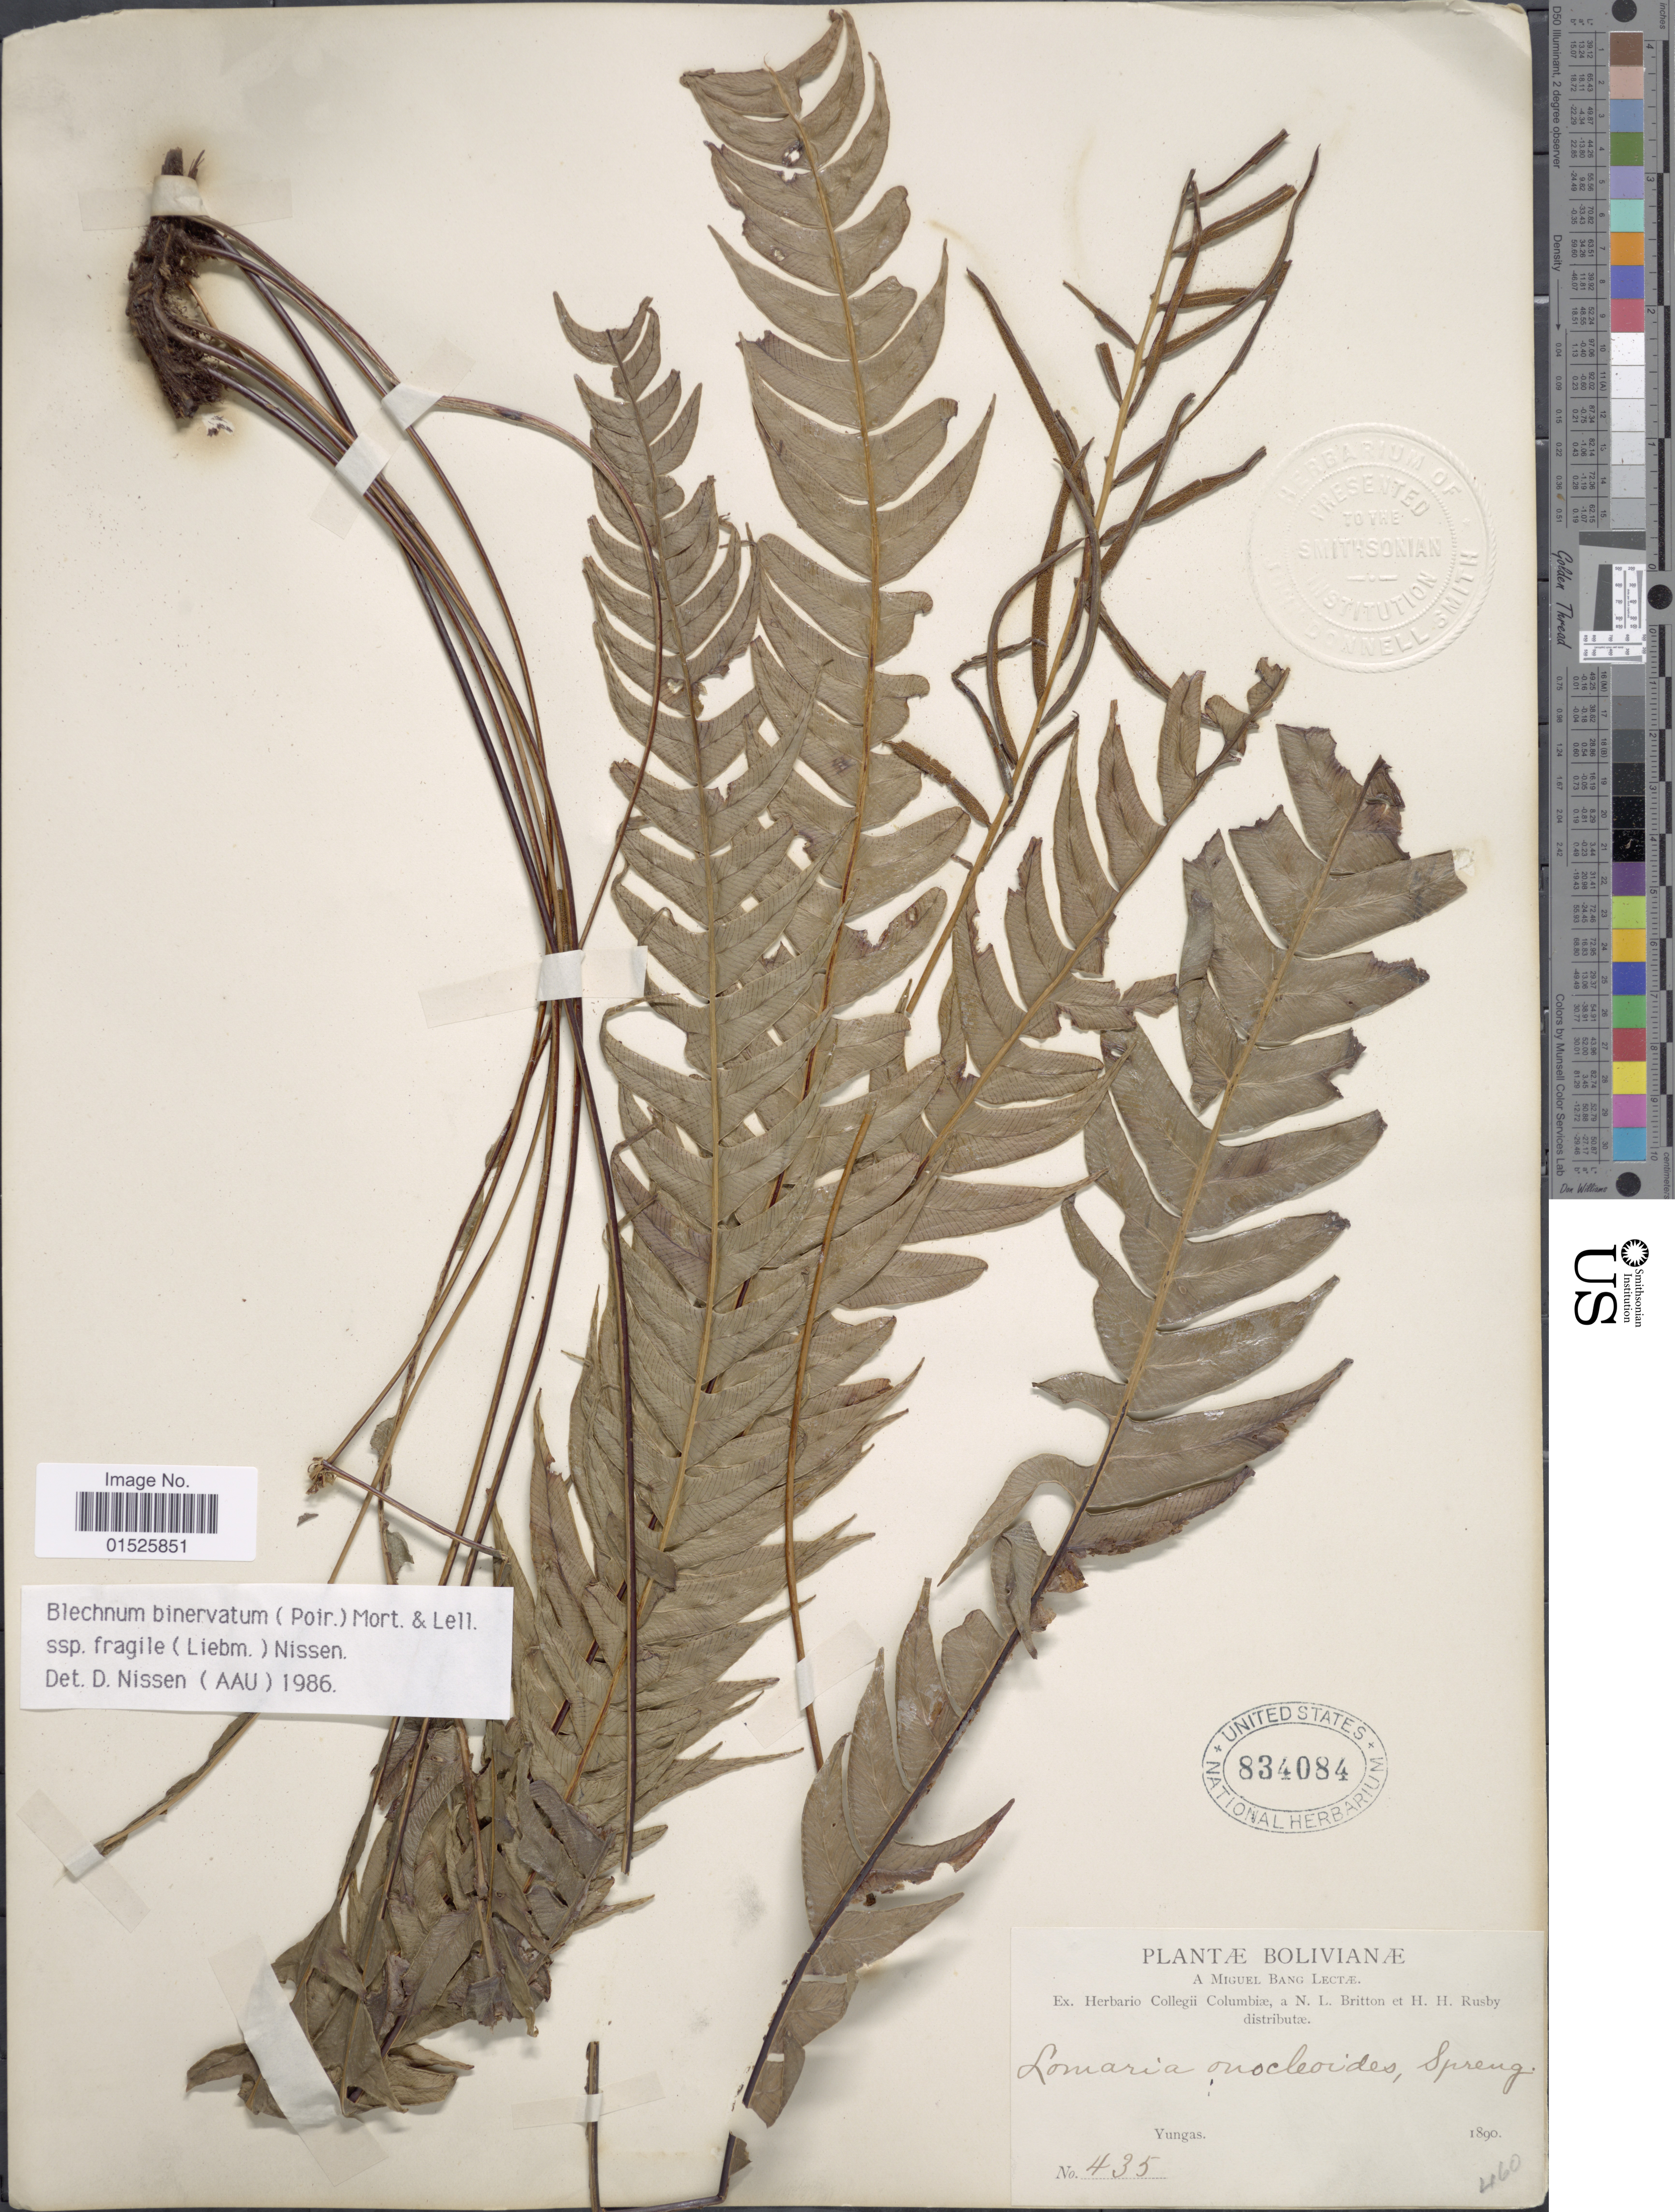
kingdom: Plantae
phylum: Tracheophyta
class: Polypodiopsida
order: Polypodiales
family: Blechnaceae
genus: Blechnum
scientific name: Blechnum ensiforme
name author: (Liebm.) C. Chr.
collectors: M. Bang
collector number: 435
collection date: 1890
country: Bolivia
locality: Yungas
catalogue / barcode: US 834084